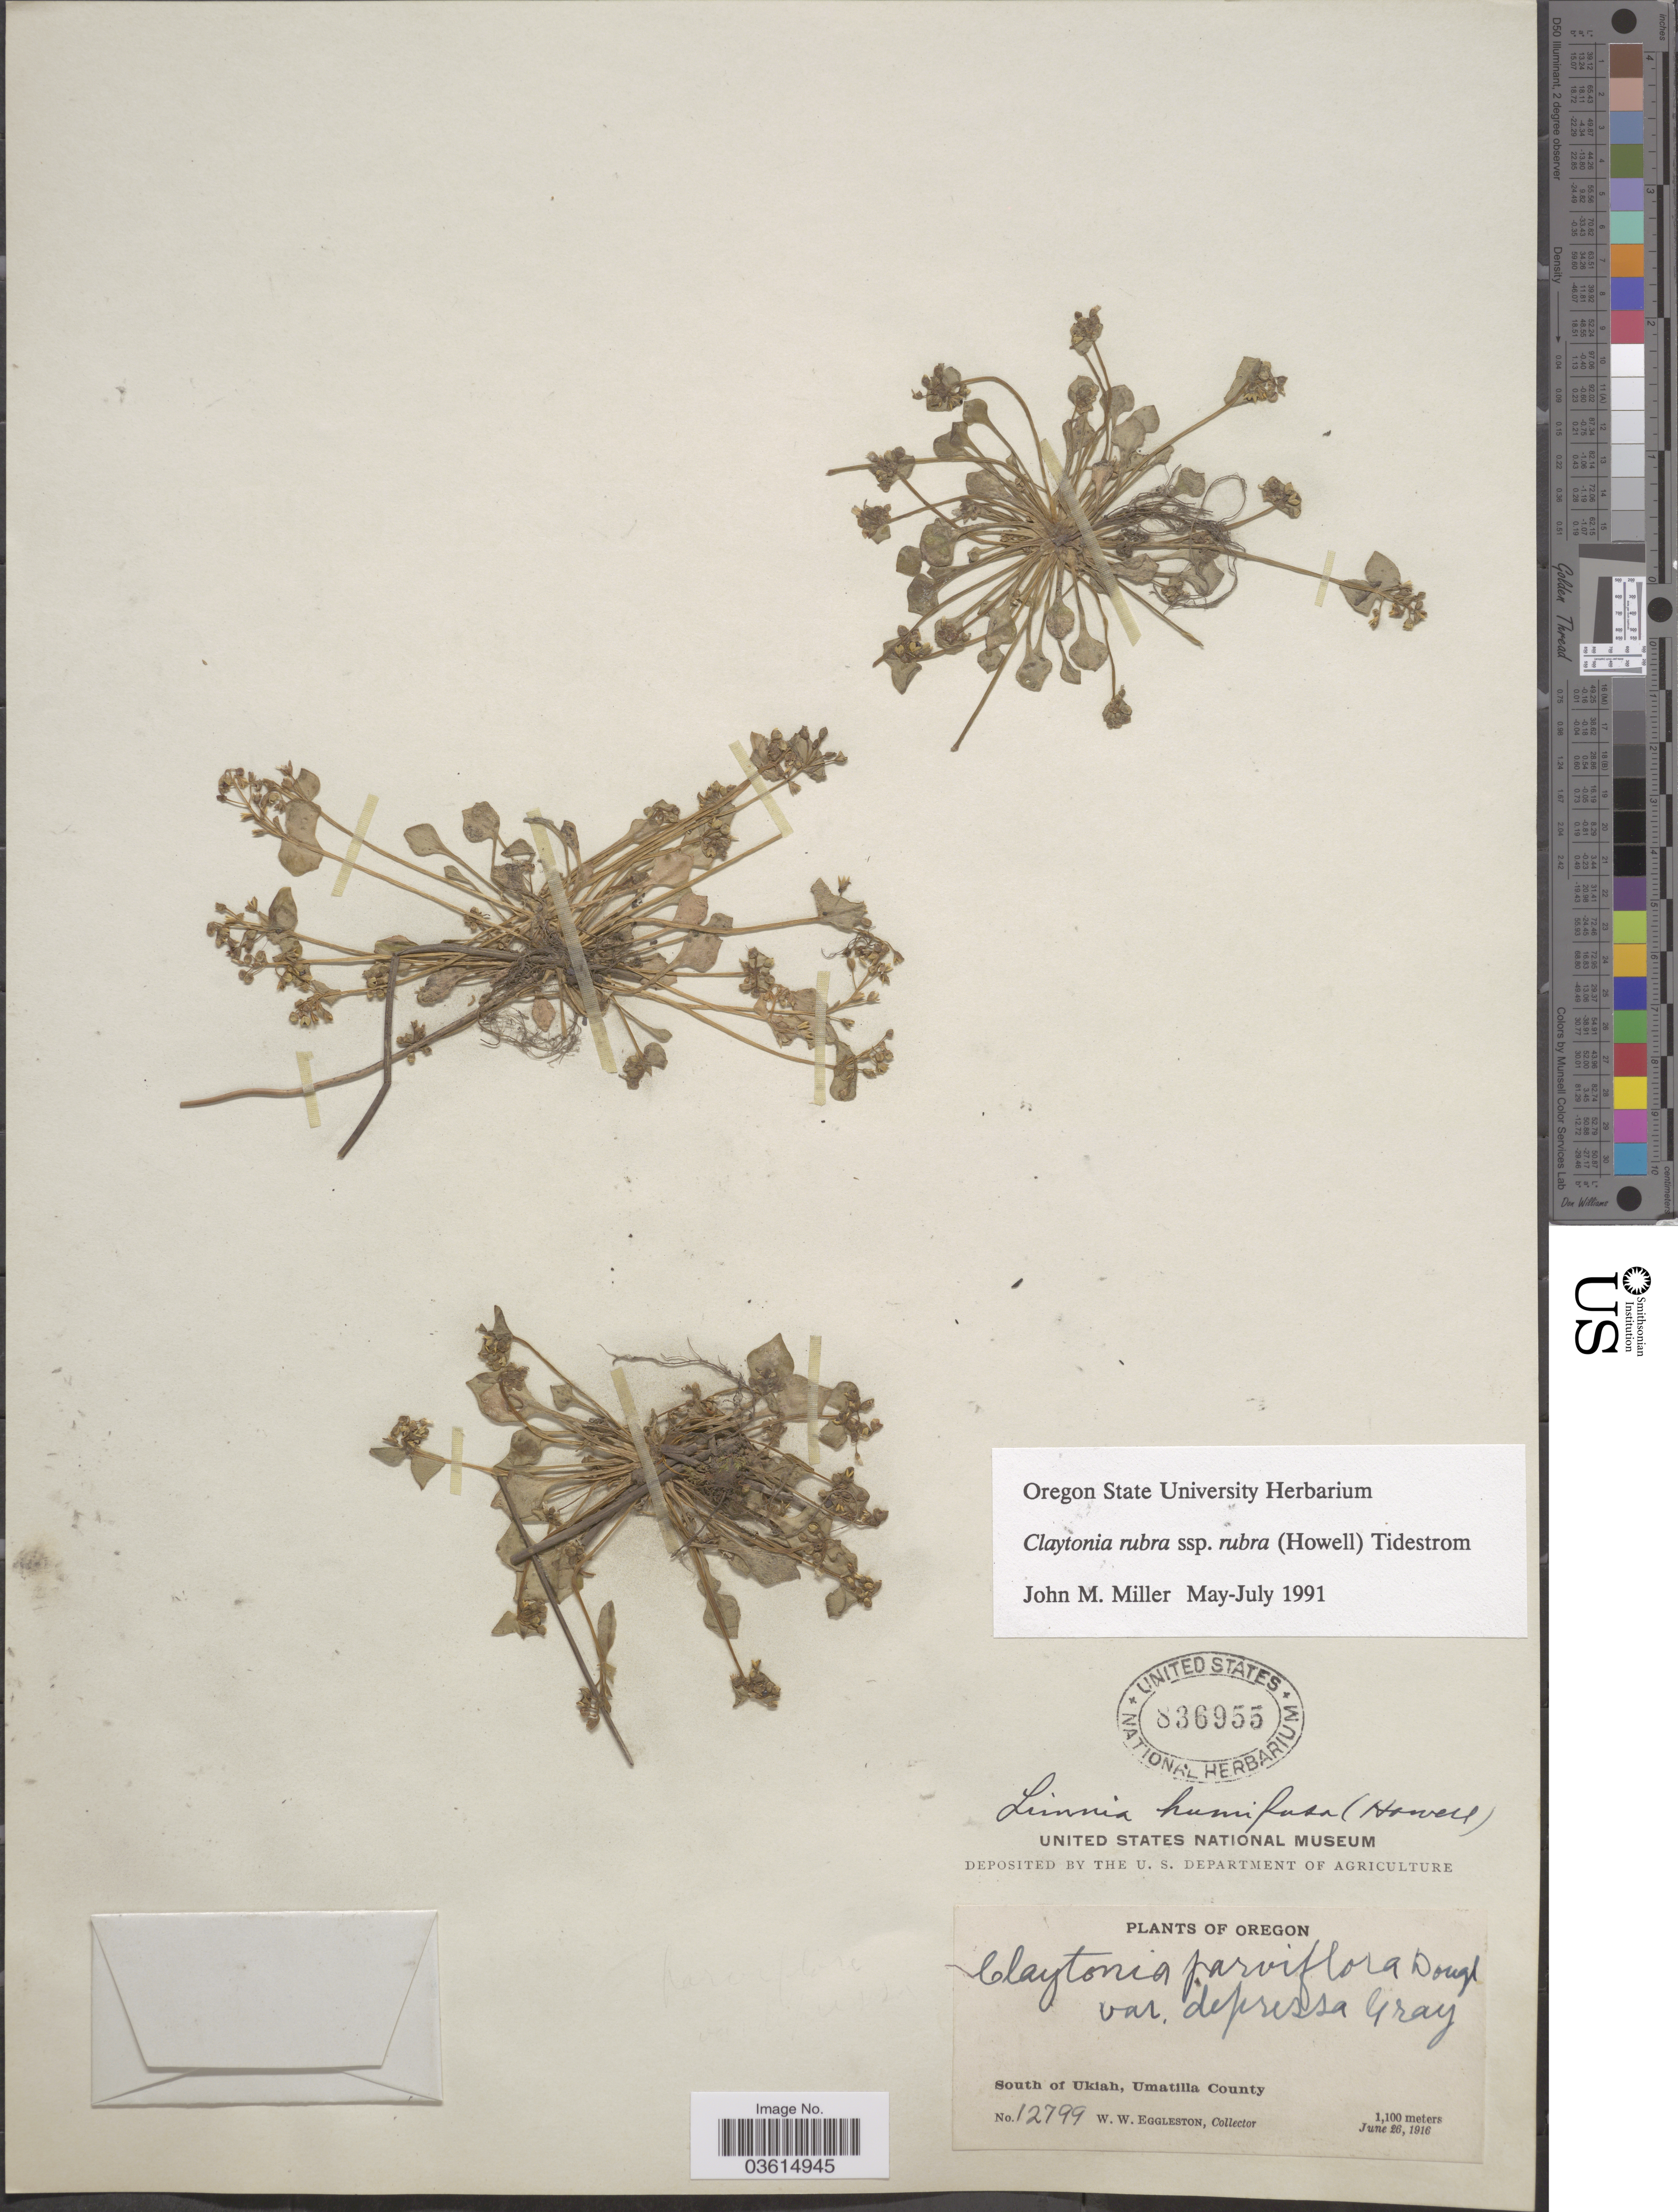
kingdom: Plantae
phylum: Tracheophyta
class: Magnoliopsida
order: Caryophyllales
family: Montiaceae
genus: Claytonia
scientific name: Claytonia rubra subsp. rubra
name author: (Howell) Tidestr.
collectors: W. W. Eggleston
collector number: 12799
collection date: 1916-06-26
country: United States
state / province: Oregon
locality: South of Ukiah, Umatilla County.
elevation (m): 1100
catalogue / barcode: US 836955